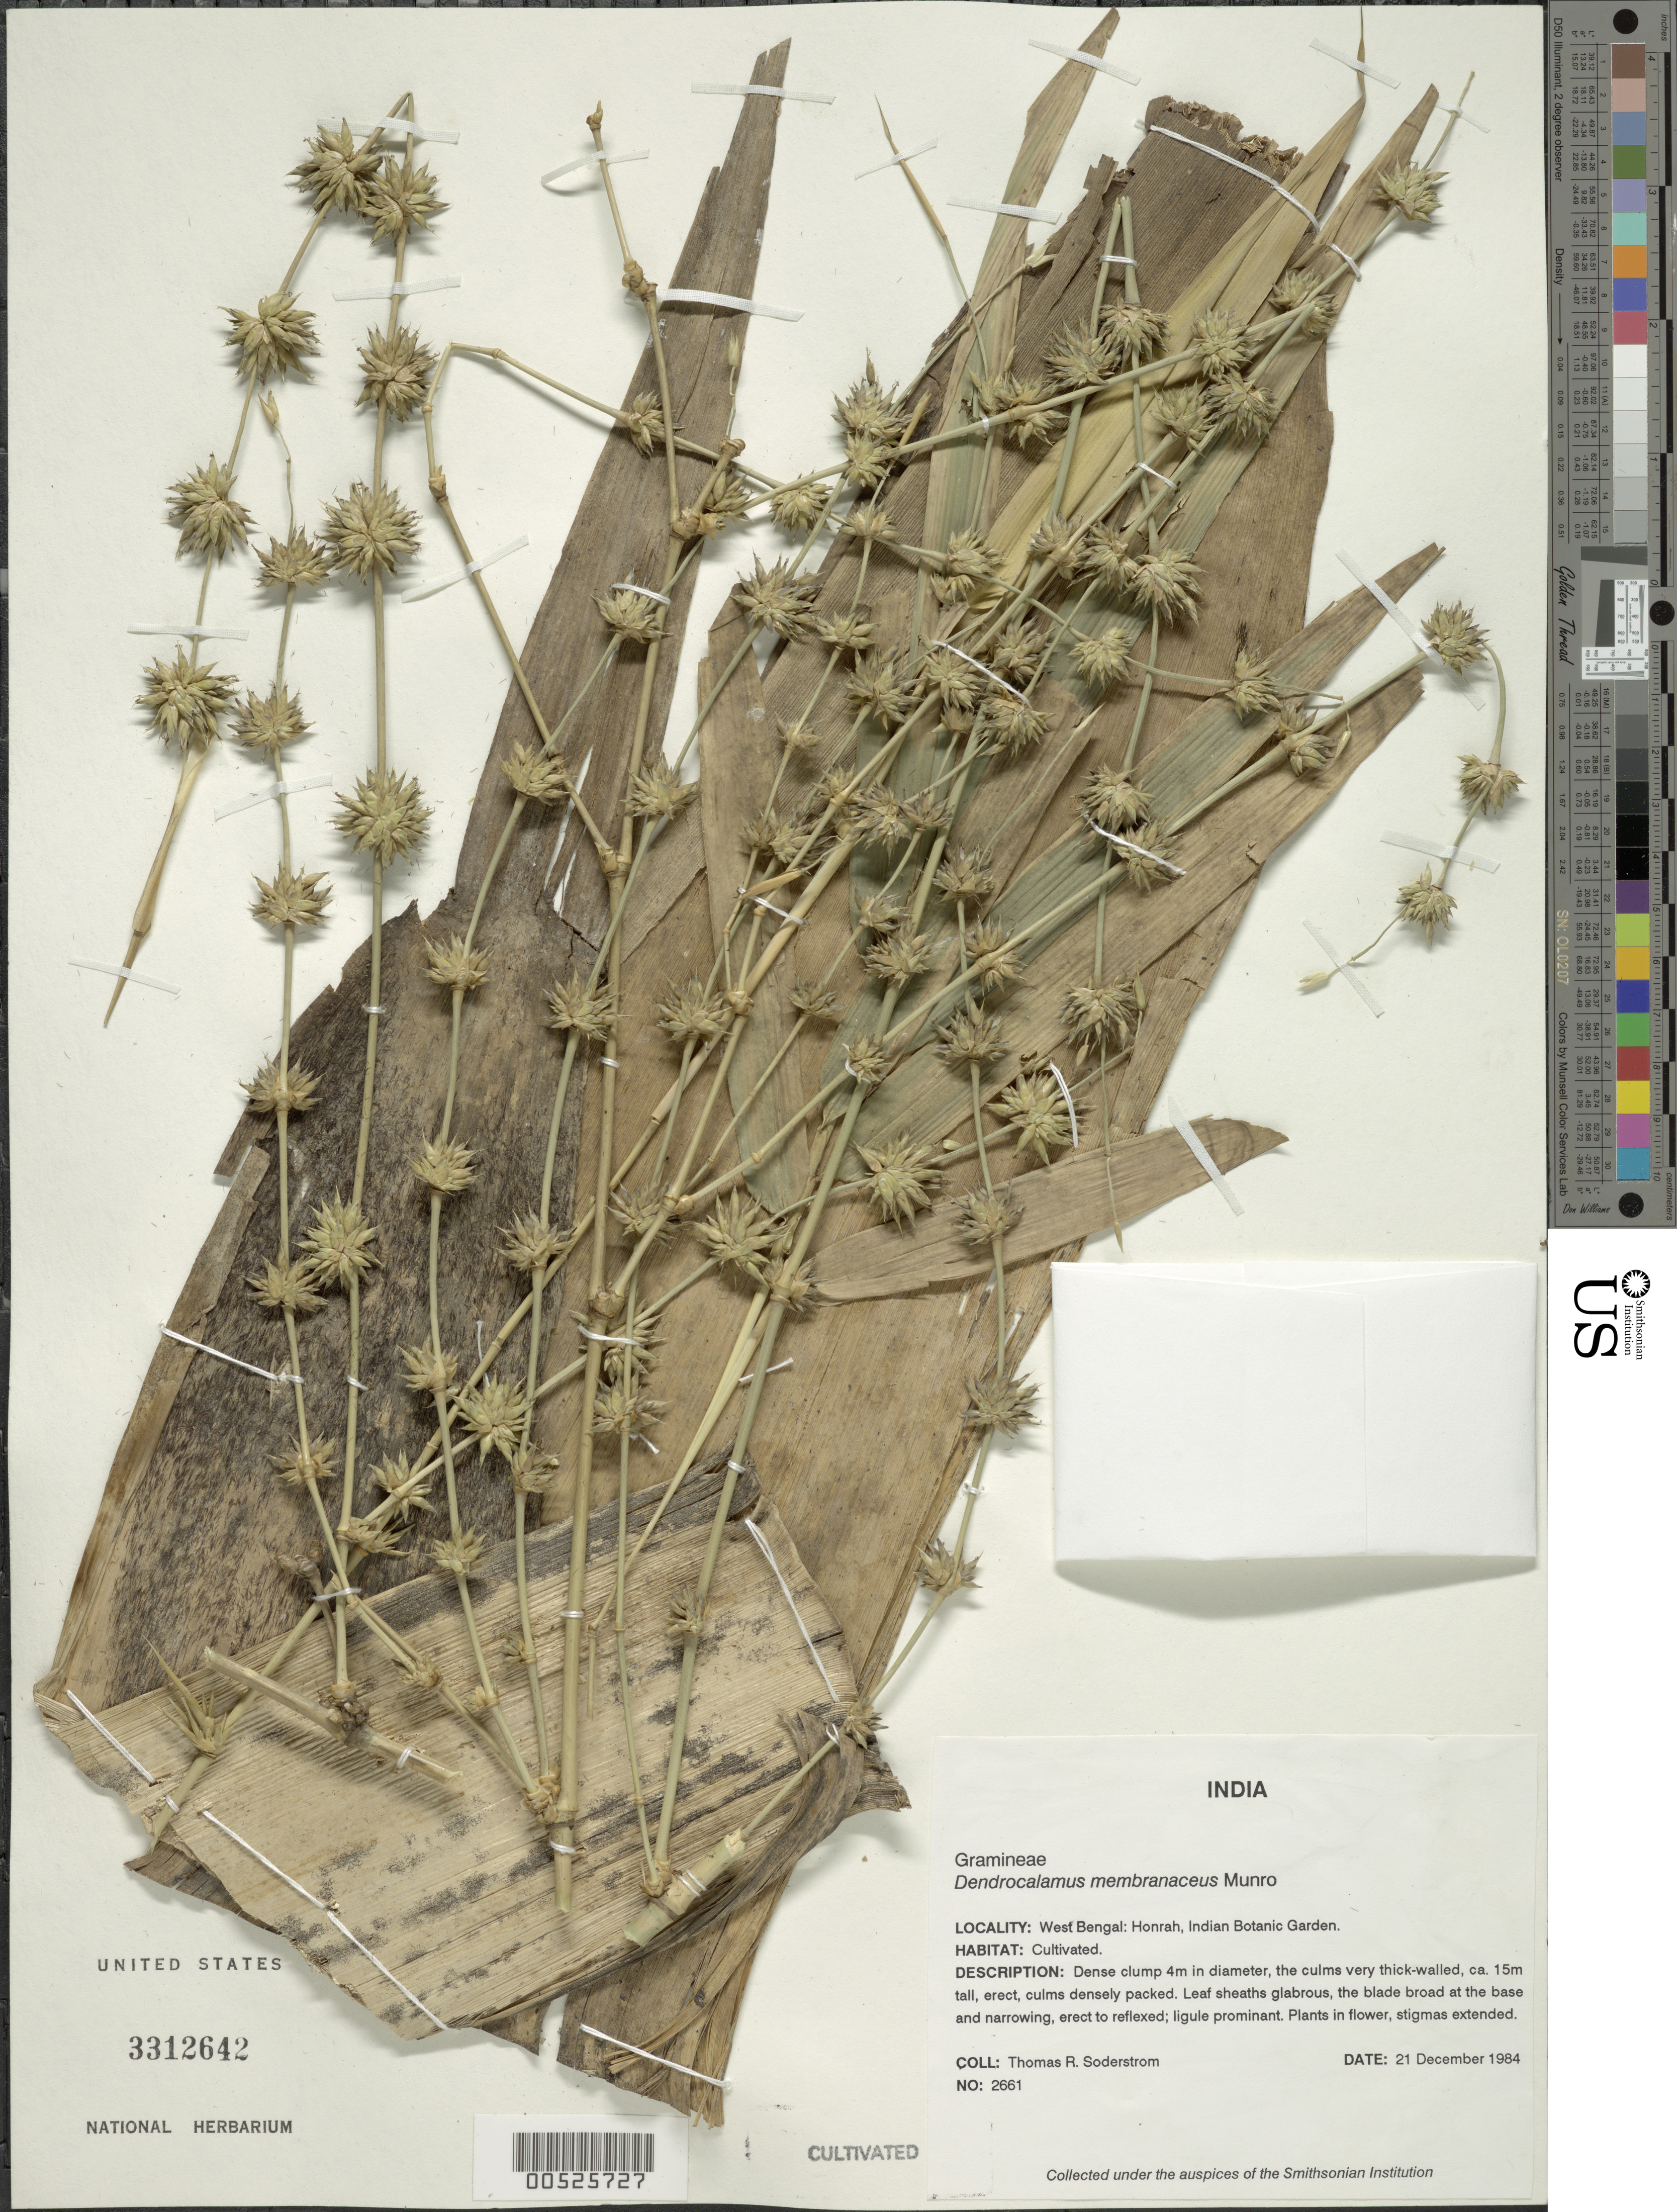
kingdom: Plantae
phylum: Tracheophyta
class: Liliopsida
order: Poales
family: Poaceae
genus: Dendrocalamus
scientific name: Dendrocalamus membranaceus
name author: Munro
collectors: T. R. Soderstrom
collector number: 2661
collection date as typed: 21 Dec 1984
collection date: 1984-12-21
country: India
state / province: West Bengal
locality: West Bengal: Honrah, Indian Botanic Garden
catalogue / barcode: US 3312642